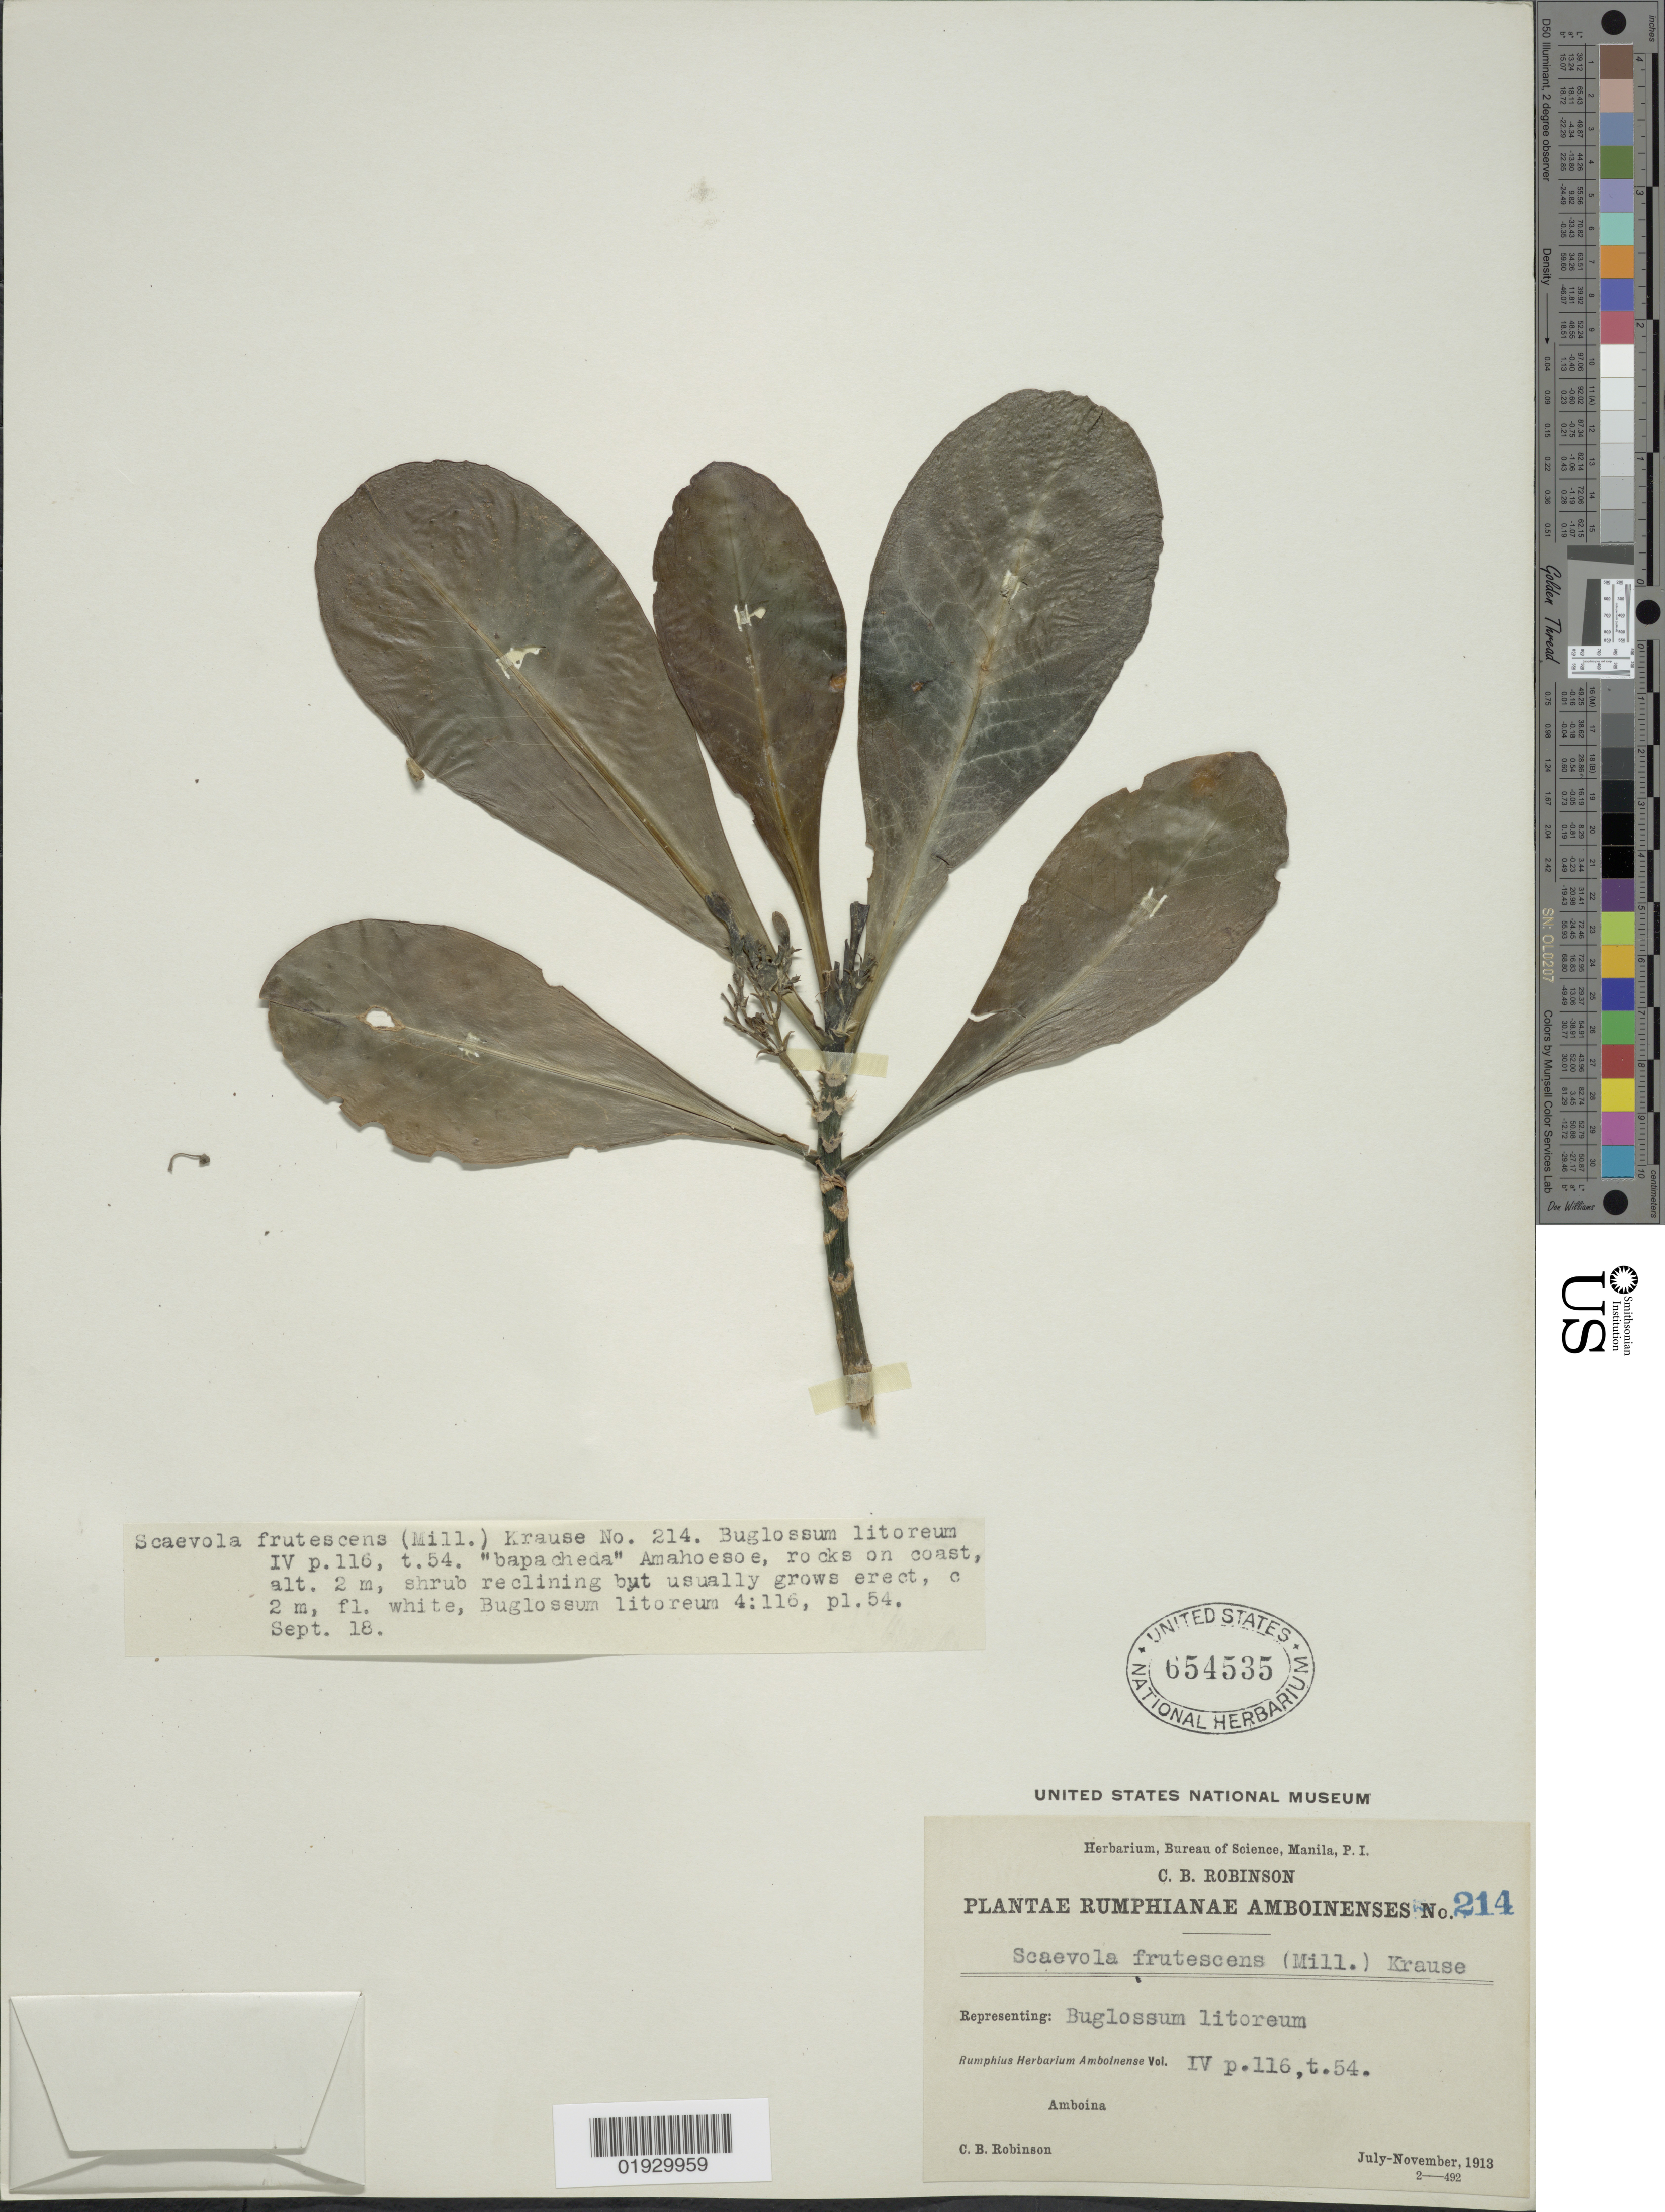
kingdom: Plantae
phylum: Tracheophyta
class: Magnoliopsida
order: Asterales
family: Goodeniaceae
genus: Scaevola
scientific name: Scaevola taccada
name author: (Gaertn.) Roxb.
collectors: C. Robinson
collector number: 214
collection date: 1913-09-18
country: Indonesia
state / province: Maluku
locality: Amboina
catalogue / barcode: US 654535